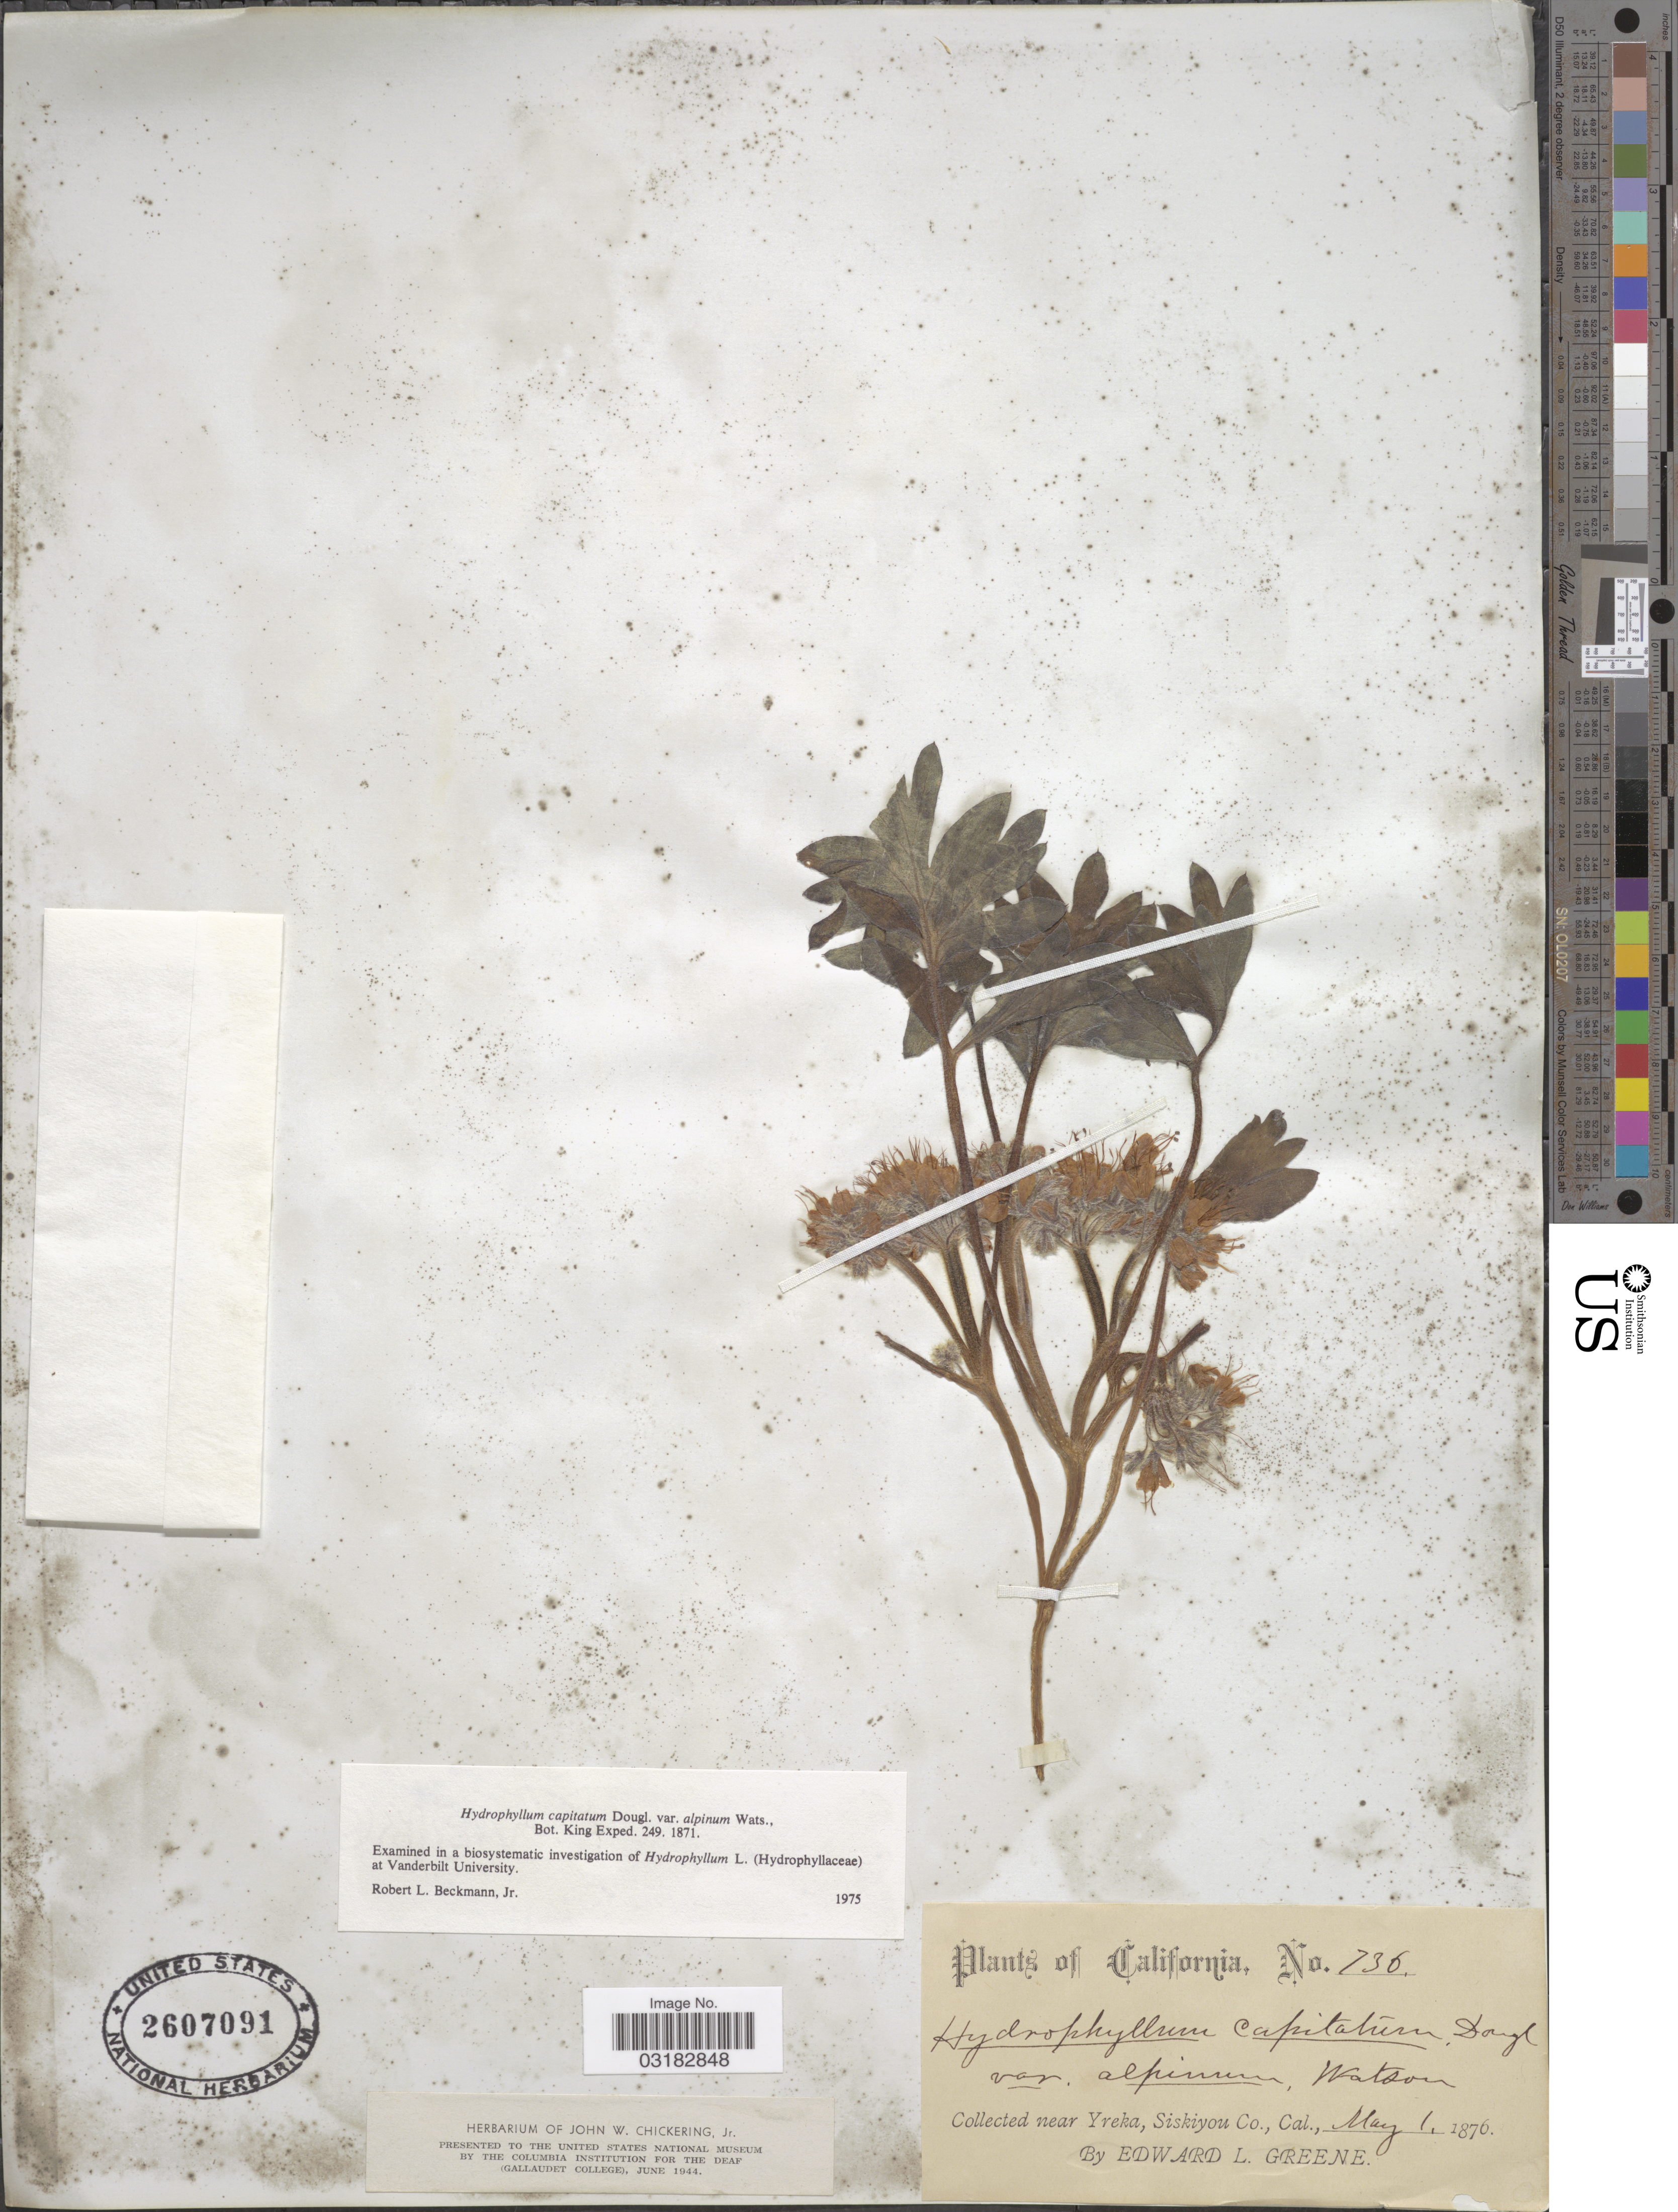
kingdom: Plantae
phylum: Tracheophyta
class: Magnoliopsida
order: Boraginales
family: Hydrophyllaceae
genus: Hydrophyllum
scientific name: Hydrophyllum capitatum var. alpinum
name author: S. Watson in C. King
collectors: E. L. Greene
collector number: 736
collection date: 1876-05-01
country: United States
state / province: California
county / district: Siskiyou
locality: Near Yreka, Siskiyou Co.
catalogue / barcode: US 2607091